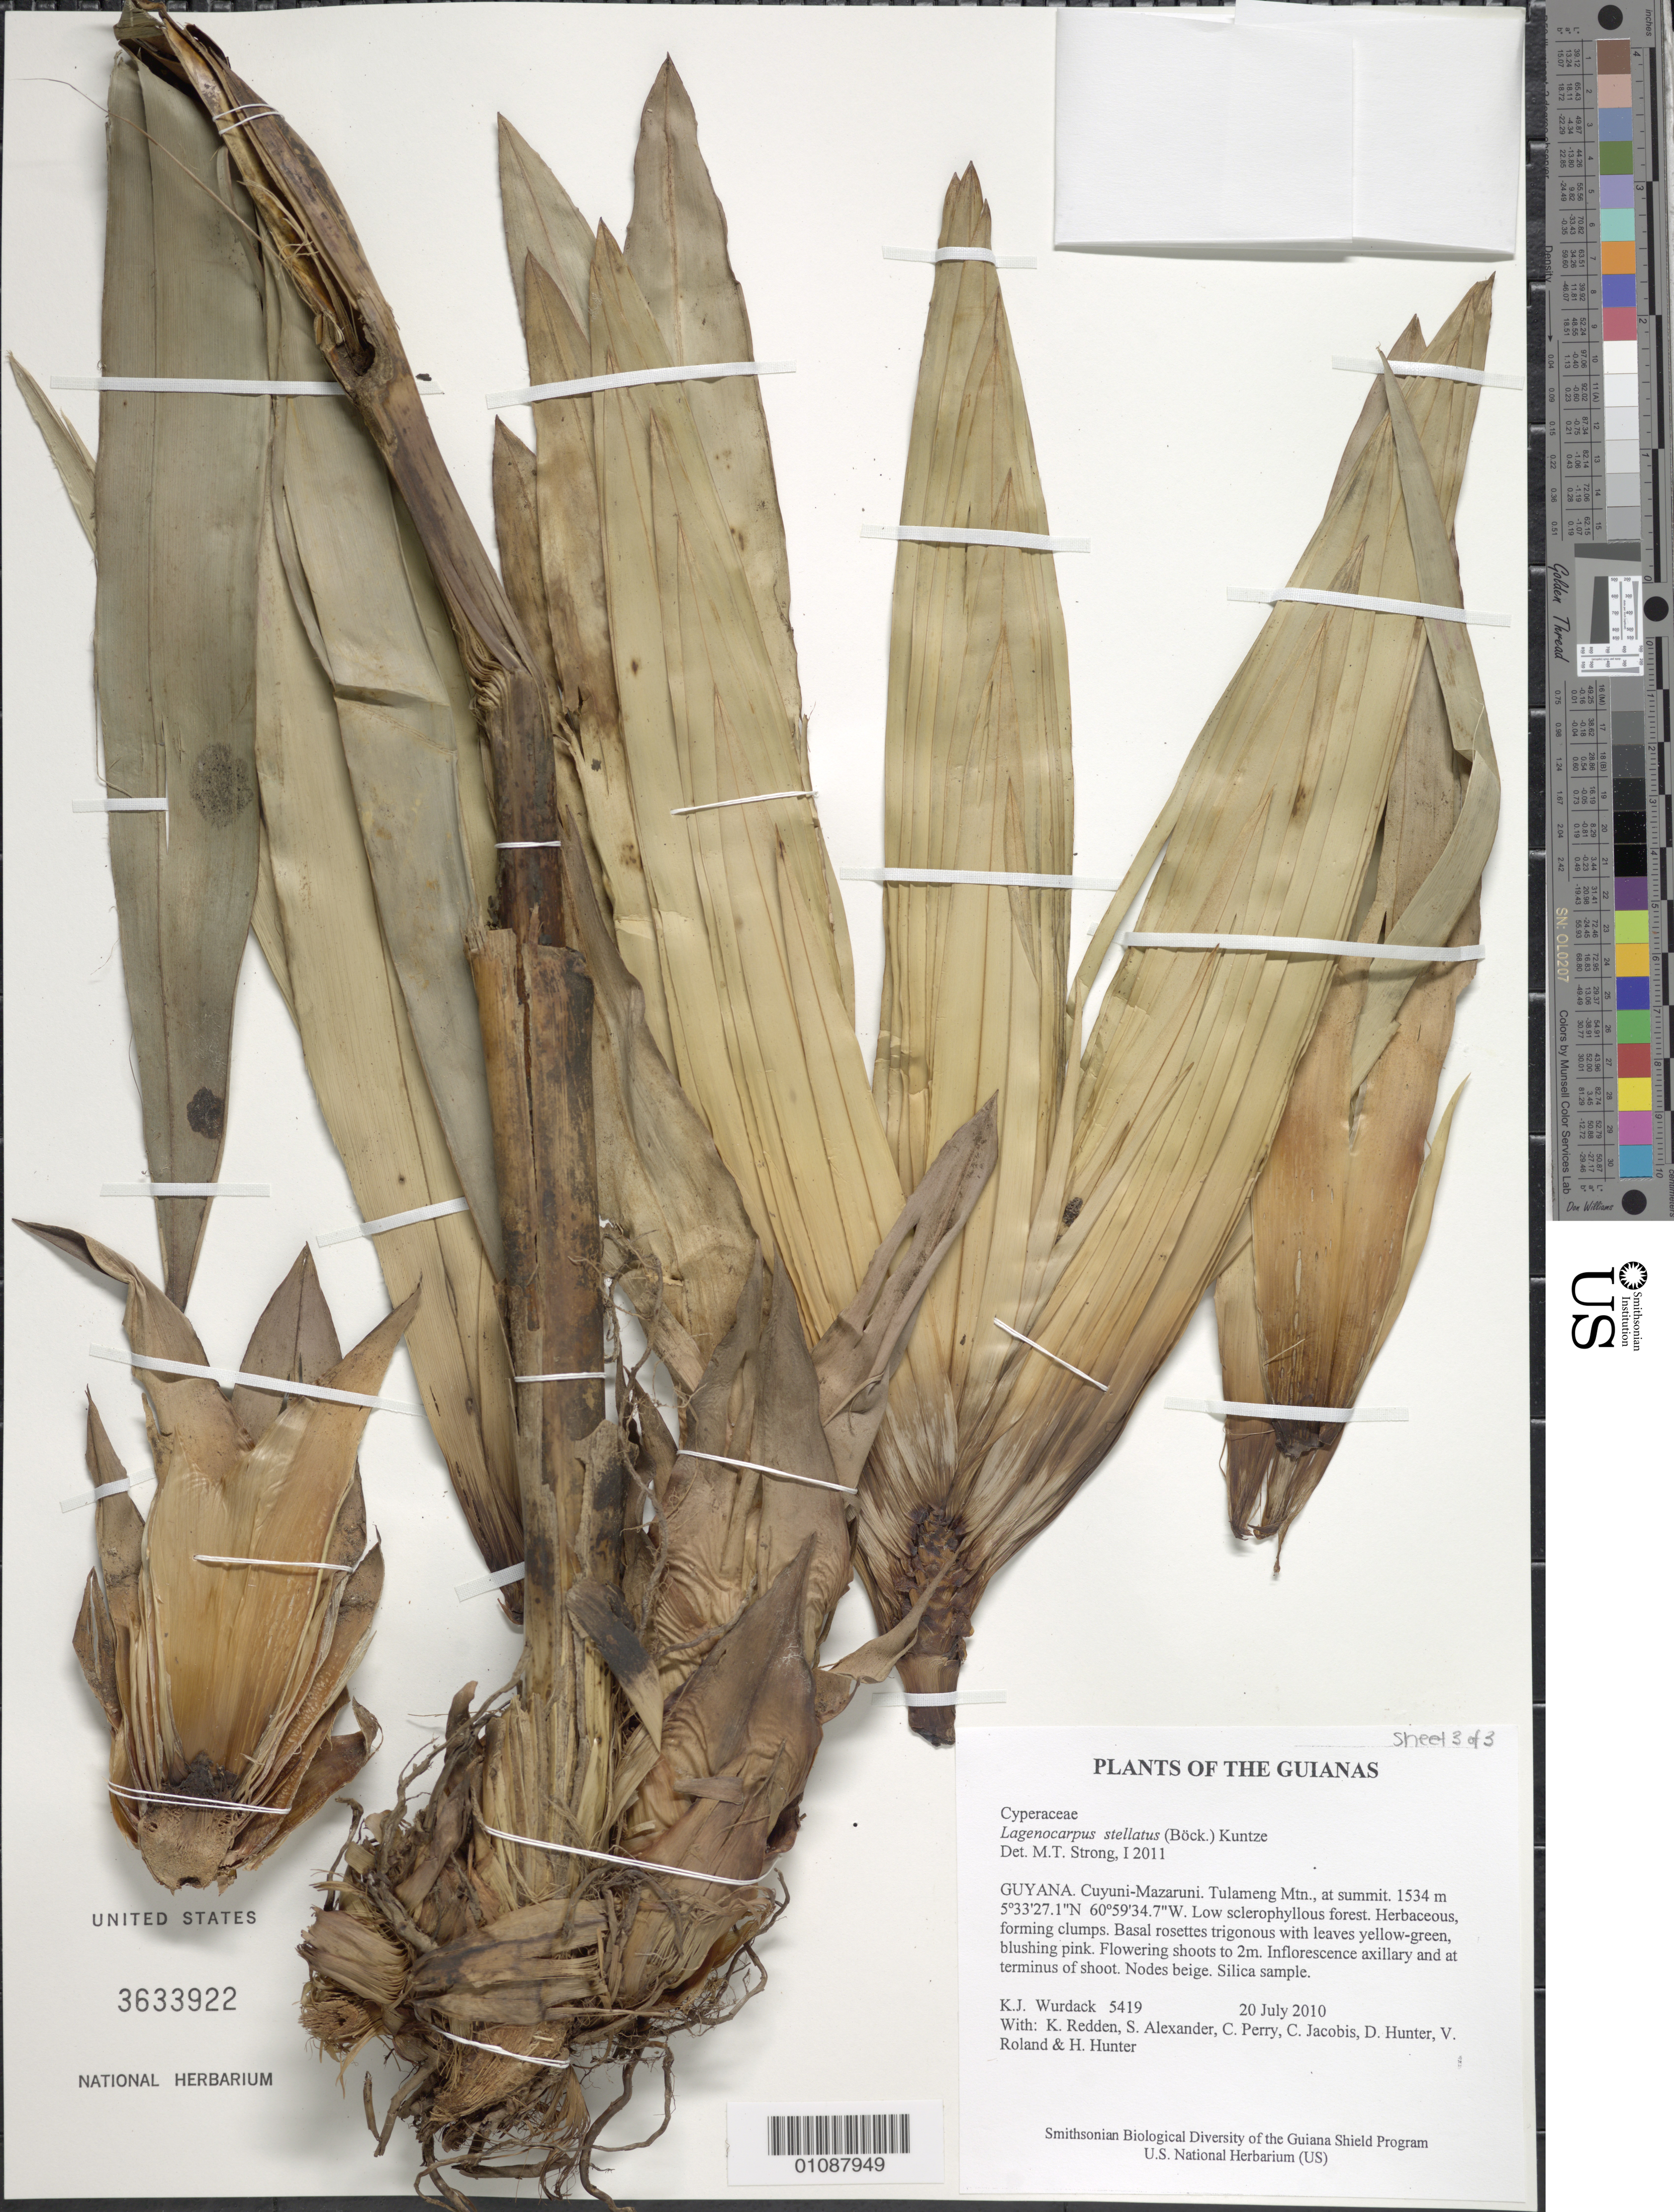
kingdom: Plantae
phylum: Tracheophyta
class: Liliopsida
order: Poales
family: Cyperaceae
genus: Didymiandrum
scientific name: Didymiandrum stellatum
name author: (Boeckeler) Gilly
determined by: Strong, Mark T., (BOT), Smithsonian Institution - National Museum of Natural History (UNITED STATES)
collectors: K. Wurdack, K. M. Redden, S. N. Alexander, C. Perry, C. Jacobis, D. Hunter, V. Roland & H. Hunter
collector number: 5419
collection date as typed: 20 July 2010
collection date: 2010-07-20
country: Guyana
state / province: Cuyuni-Mazaruni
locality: Tulameng Mtn., at summit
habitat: Low sclerophyllous forest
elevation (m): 1534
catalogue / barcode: US 3633922